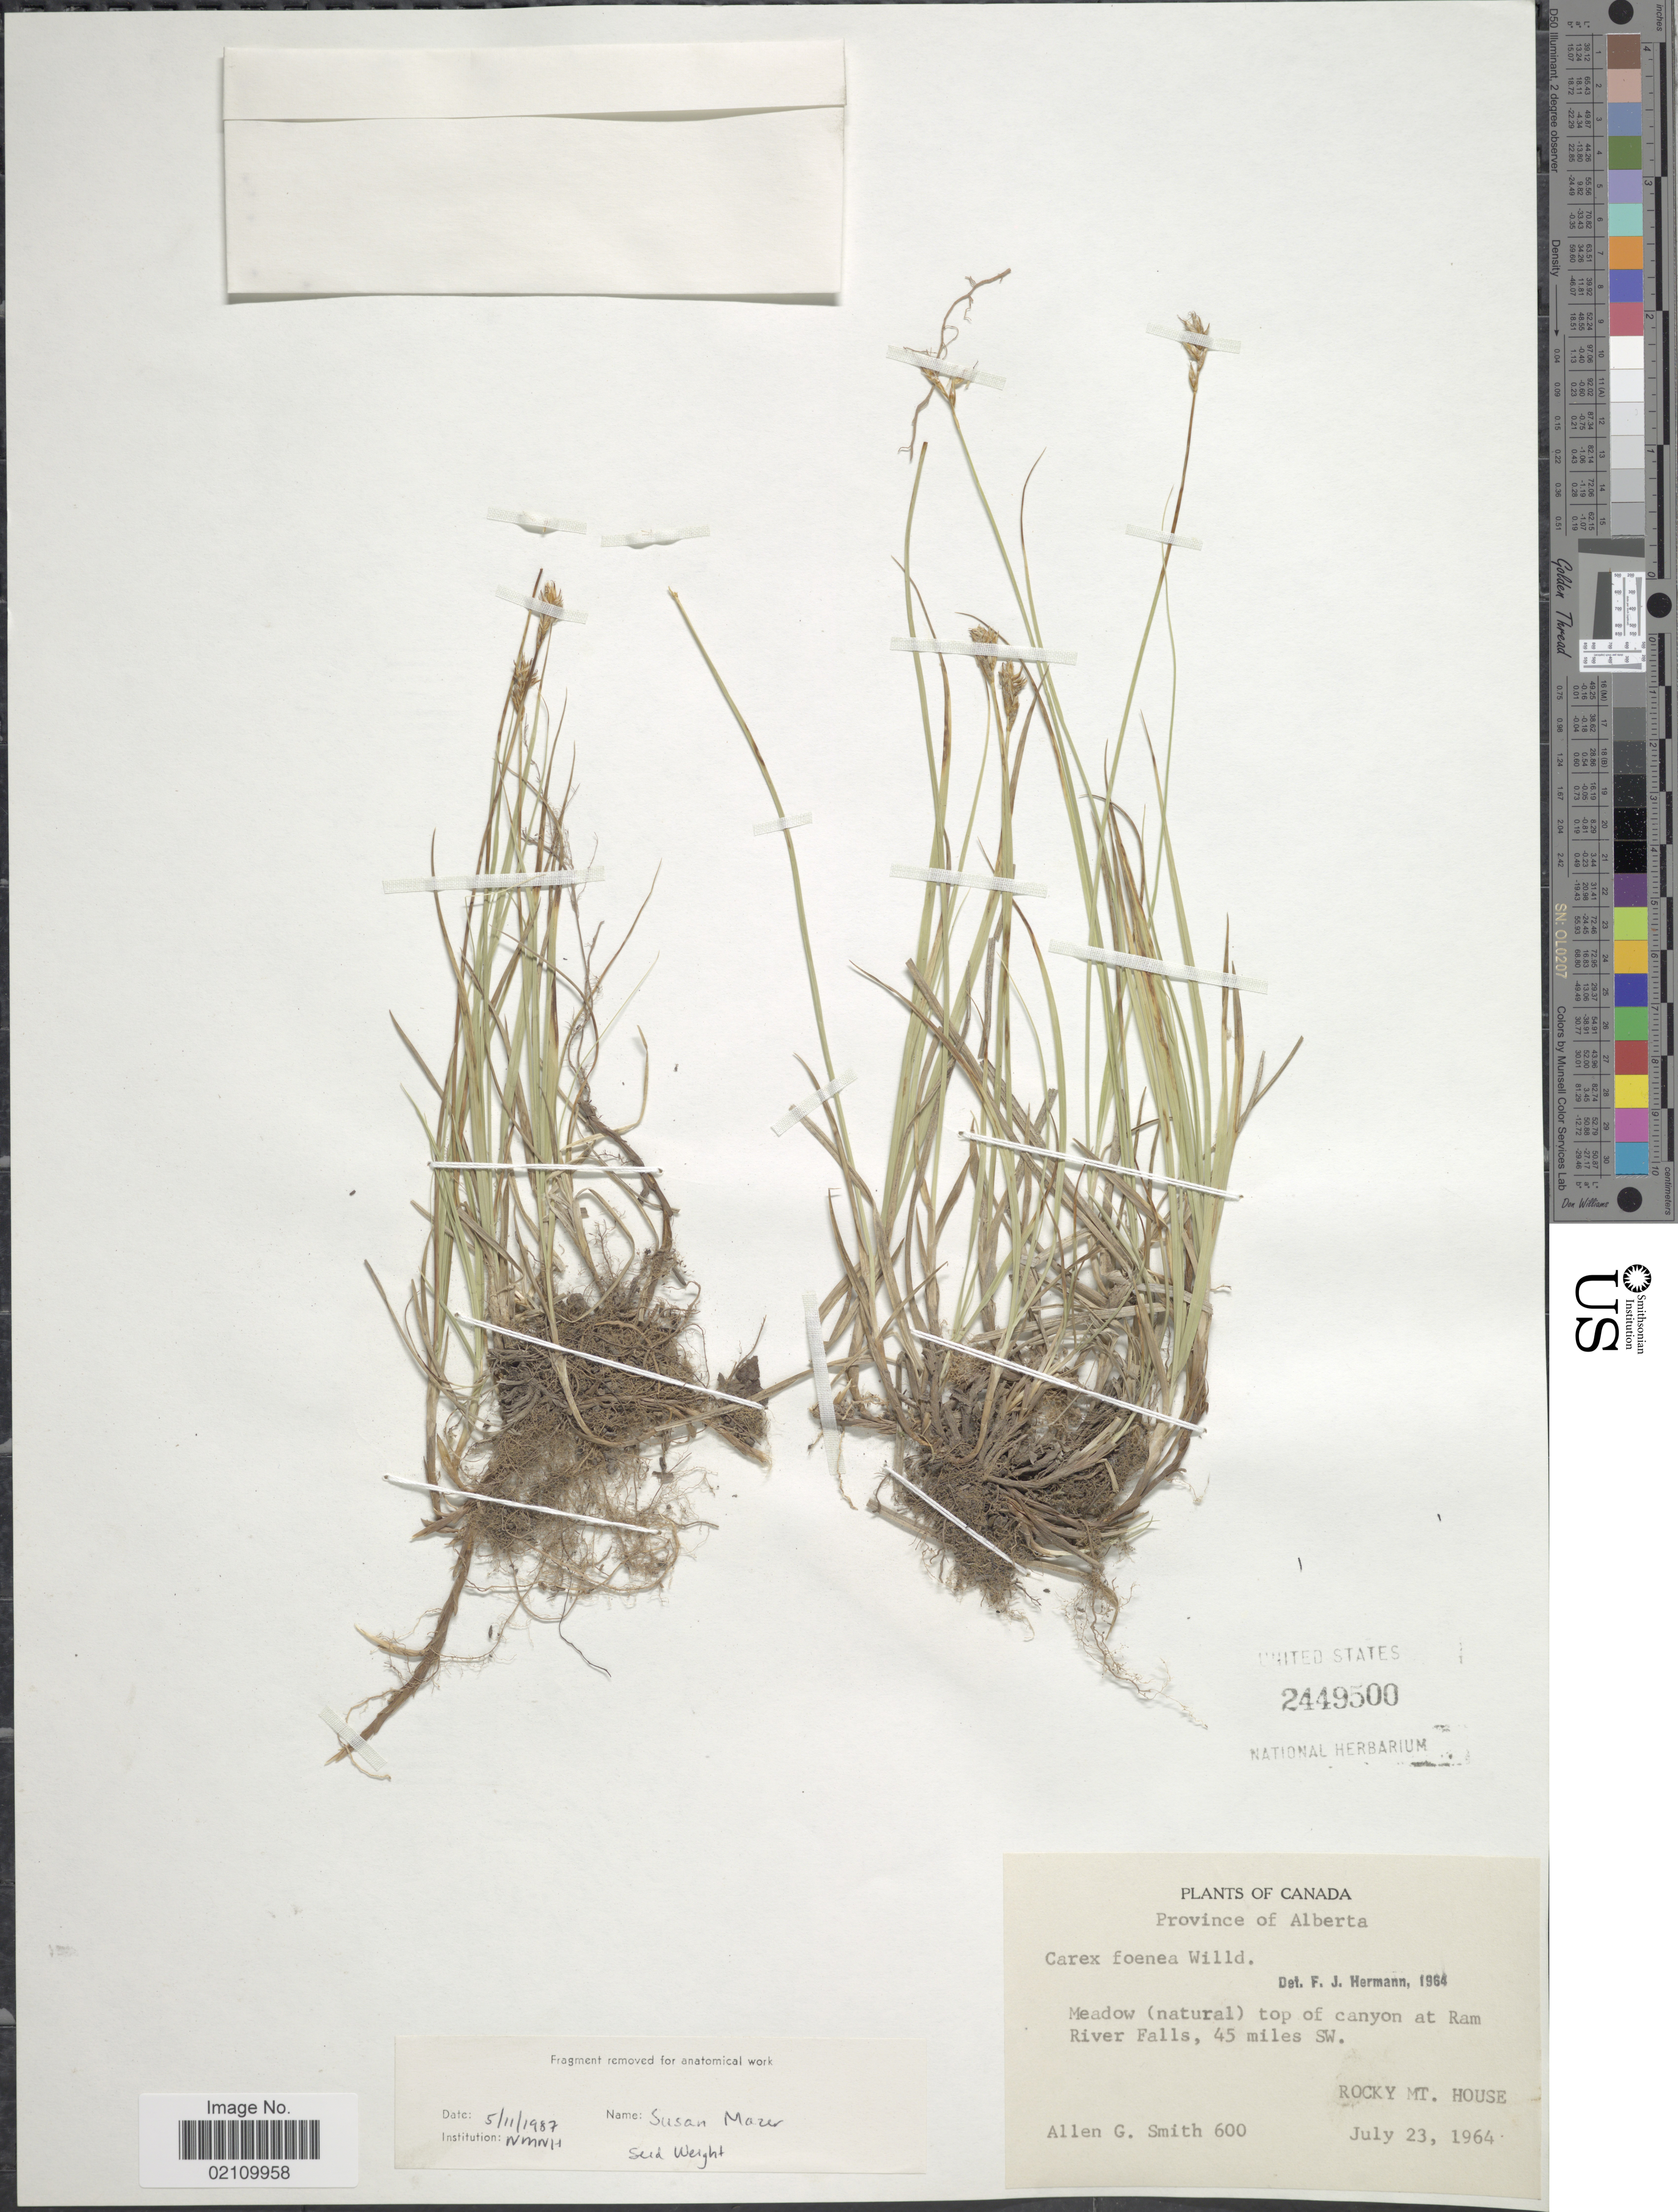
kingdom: Plantae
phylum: Tracheophyta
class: Liliopsida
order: Poales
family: Cyperaceae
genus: Carex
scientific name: Carex foenea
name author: Willd.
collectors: A. Smith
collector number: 600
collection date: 1964-07-23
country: Canada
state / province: Alberta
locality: Meadow(natural) top of canyon at Ram River Falls, 45 miles SW. Rocky Mt. House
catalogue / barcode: US 2449500